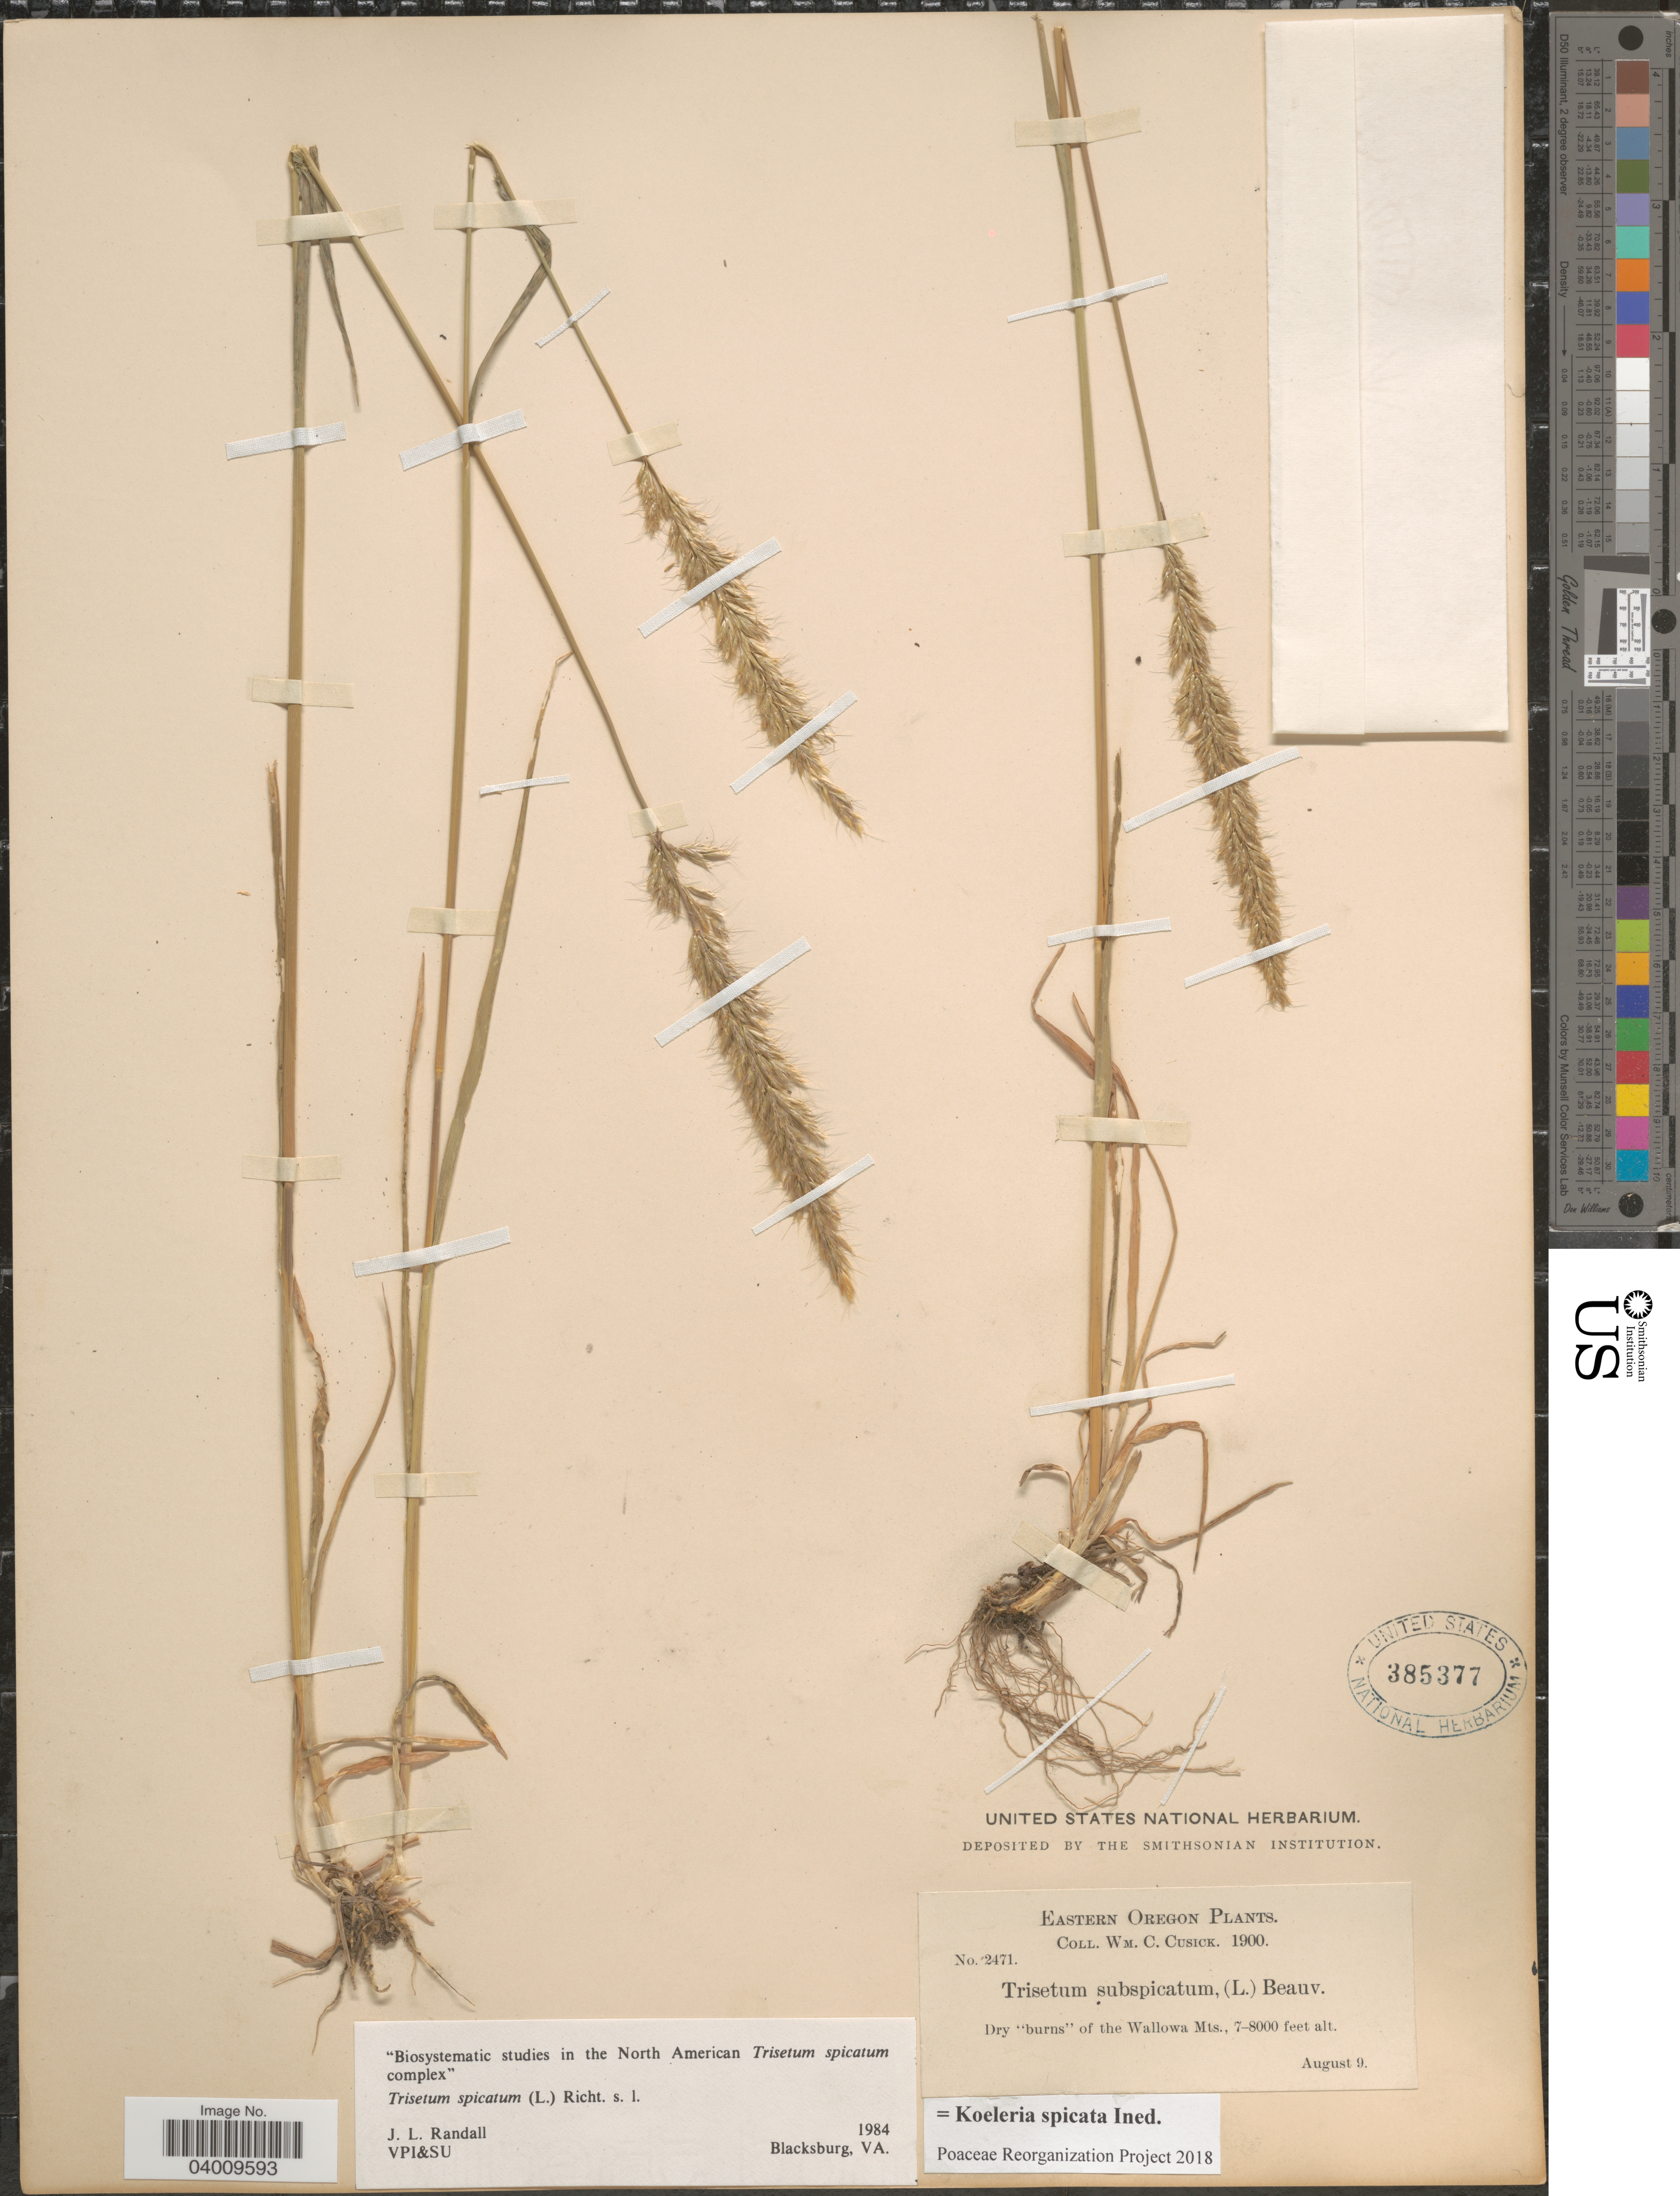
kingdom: Plantae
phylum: Tracheophyta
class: Liliopsida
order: Poales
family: Poaceae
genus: Koeleria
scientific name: Koeleria spicata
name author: (L.) Barberá et al.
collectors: W. C. Cusick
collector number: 2471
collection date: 1900-08-09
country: United States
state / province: Oregon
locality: Eastern Oregon. Dry "burns" of the Wallowa Mts.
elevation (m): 2134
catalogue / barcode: US 385377